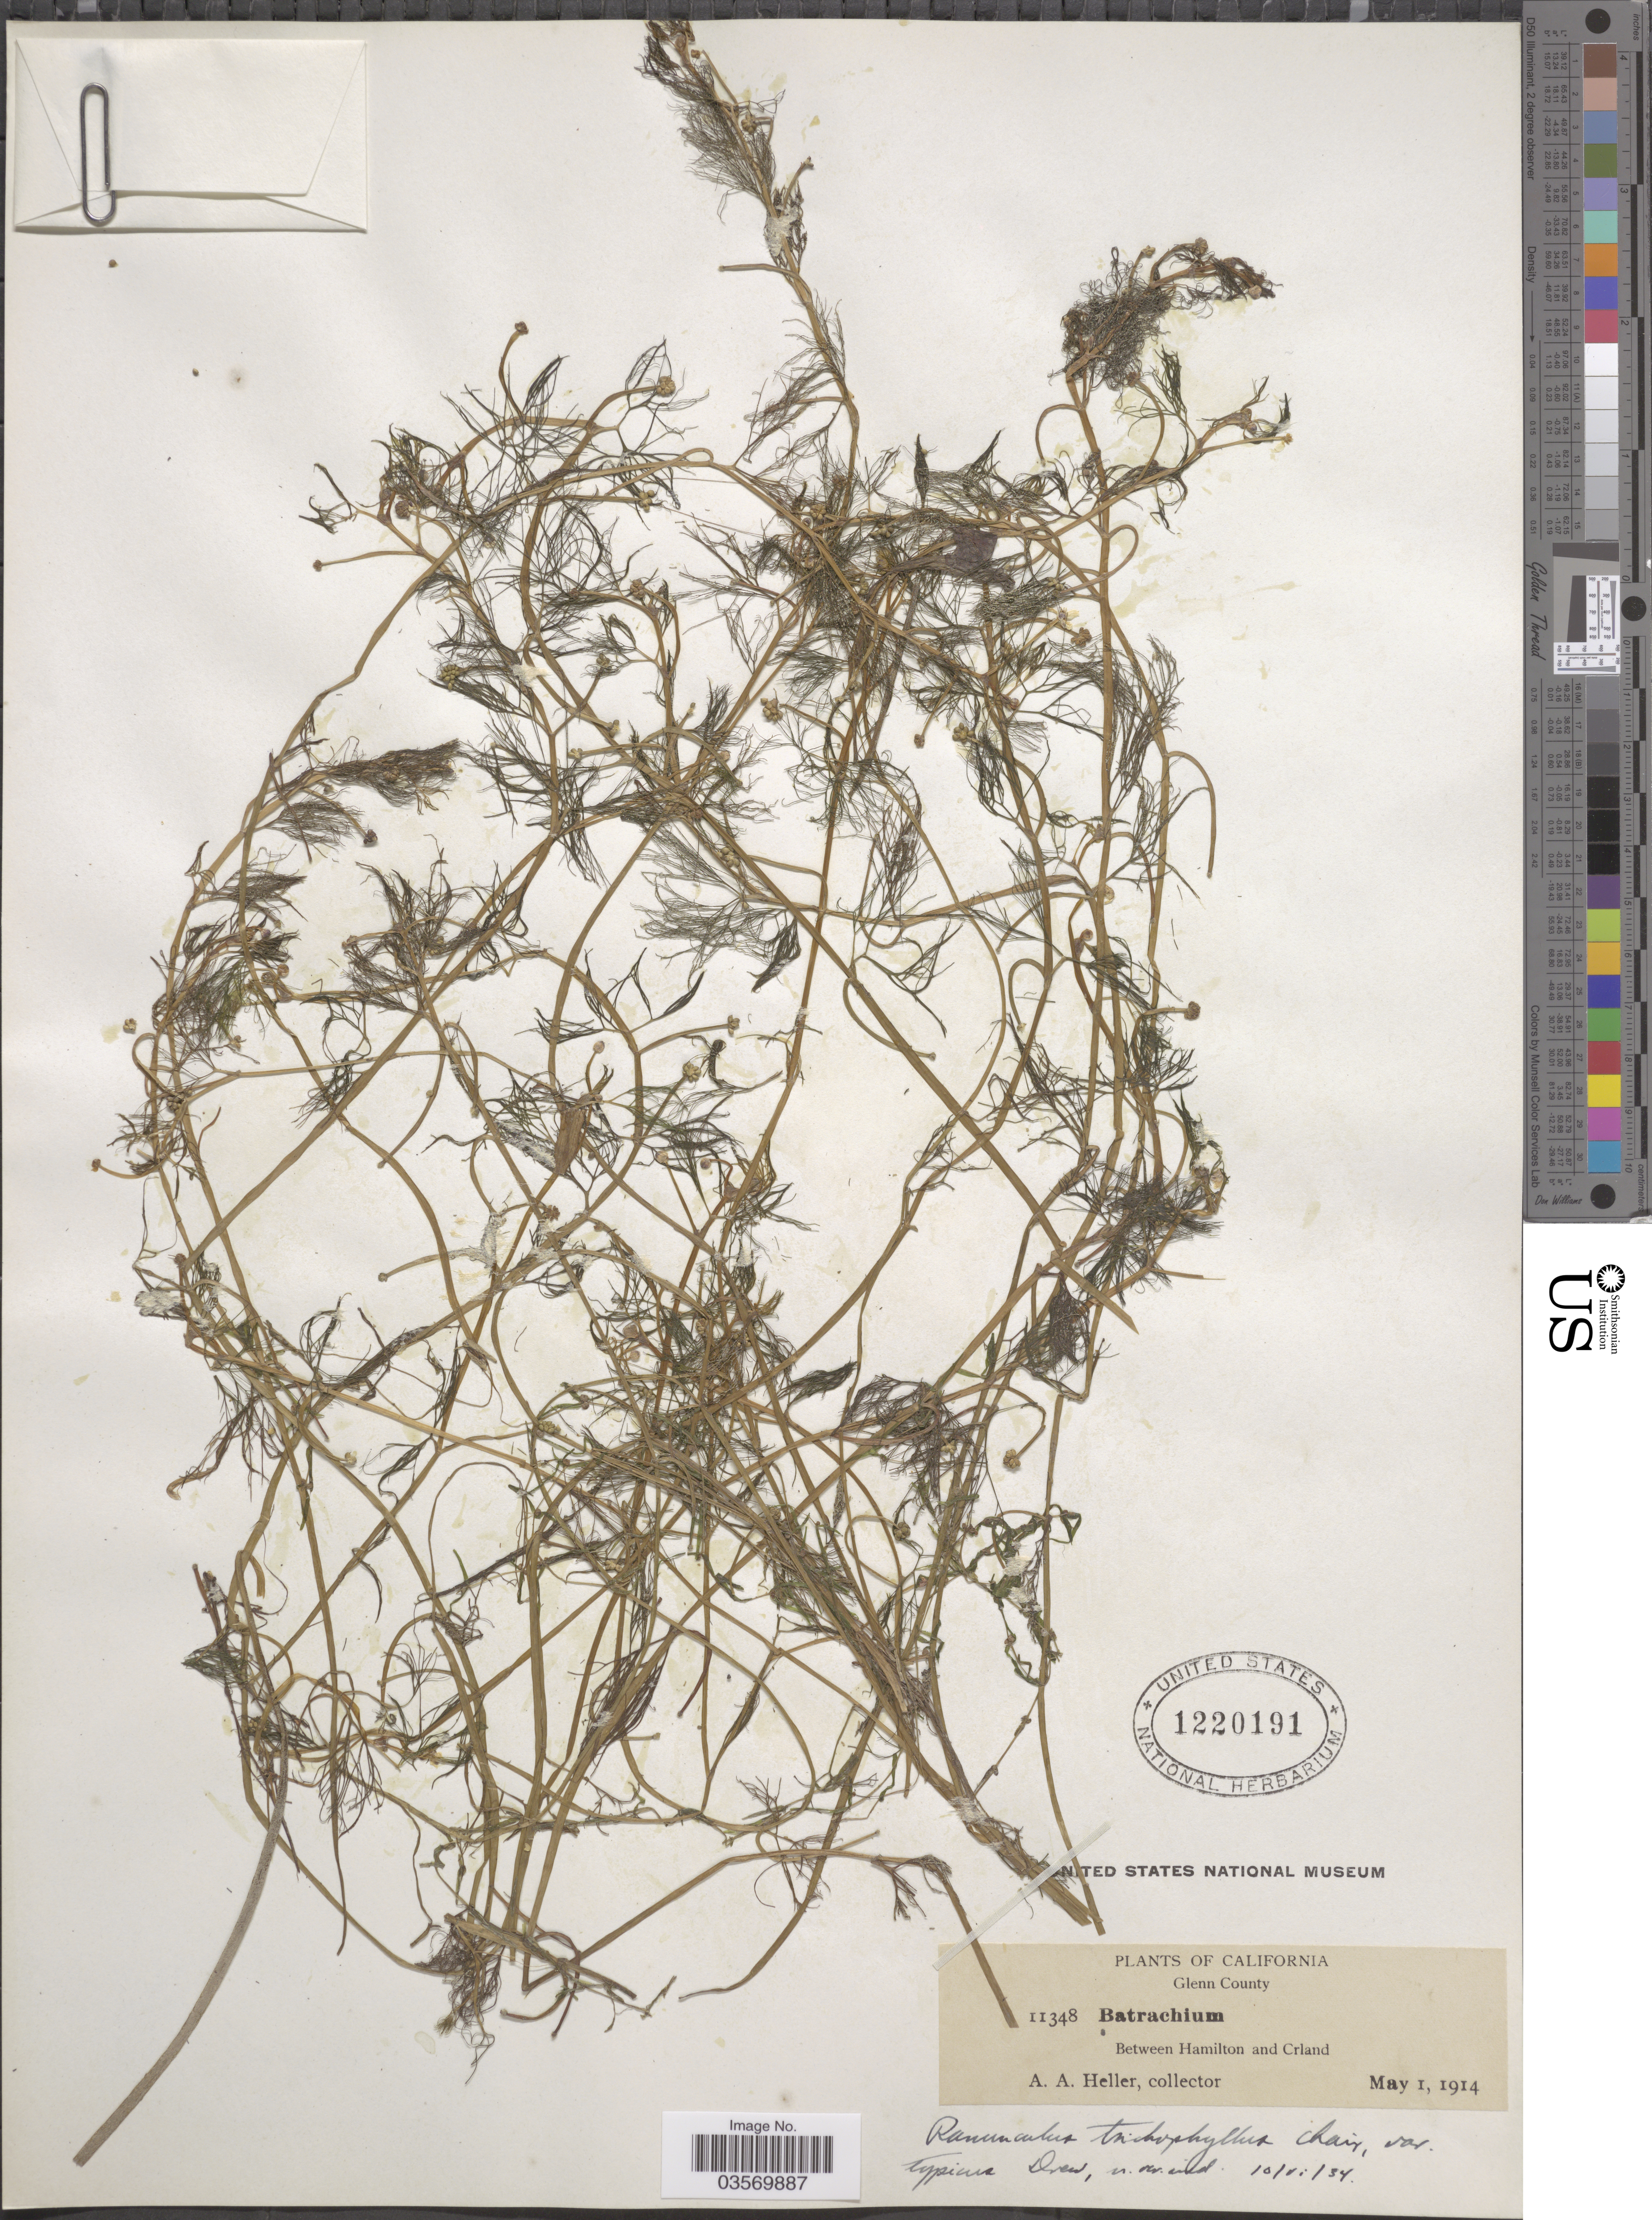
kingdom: Plantae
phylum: Tracheophyta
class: Magnoliopsida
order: Ranunculales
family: Ranunculaceae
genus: Ranunculus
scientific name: Ranunculus trichophyllus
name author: Chaix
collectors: A. A. Heller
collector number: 11348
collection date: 1914-05-01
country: United States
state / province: California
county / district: Glenn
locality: Glenn County. Between Hamilton and Crland.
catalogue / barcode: US 1220191